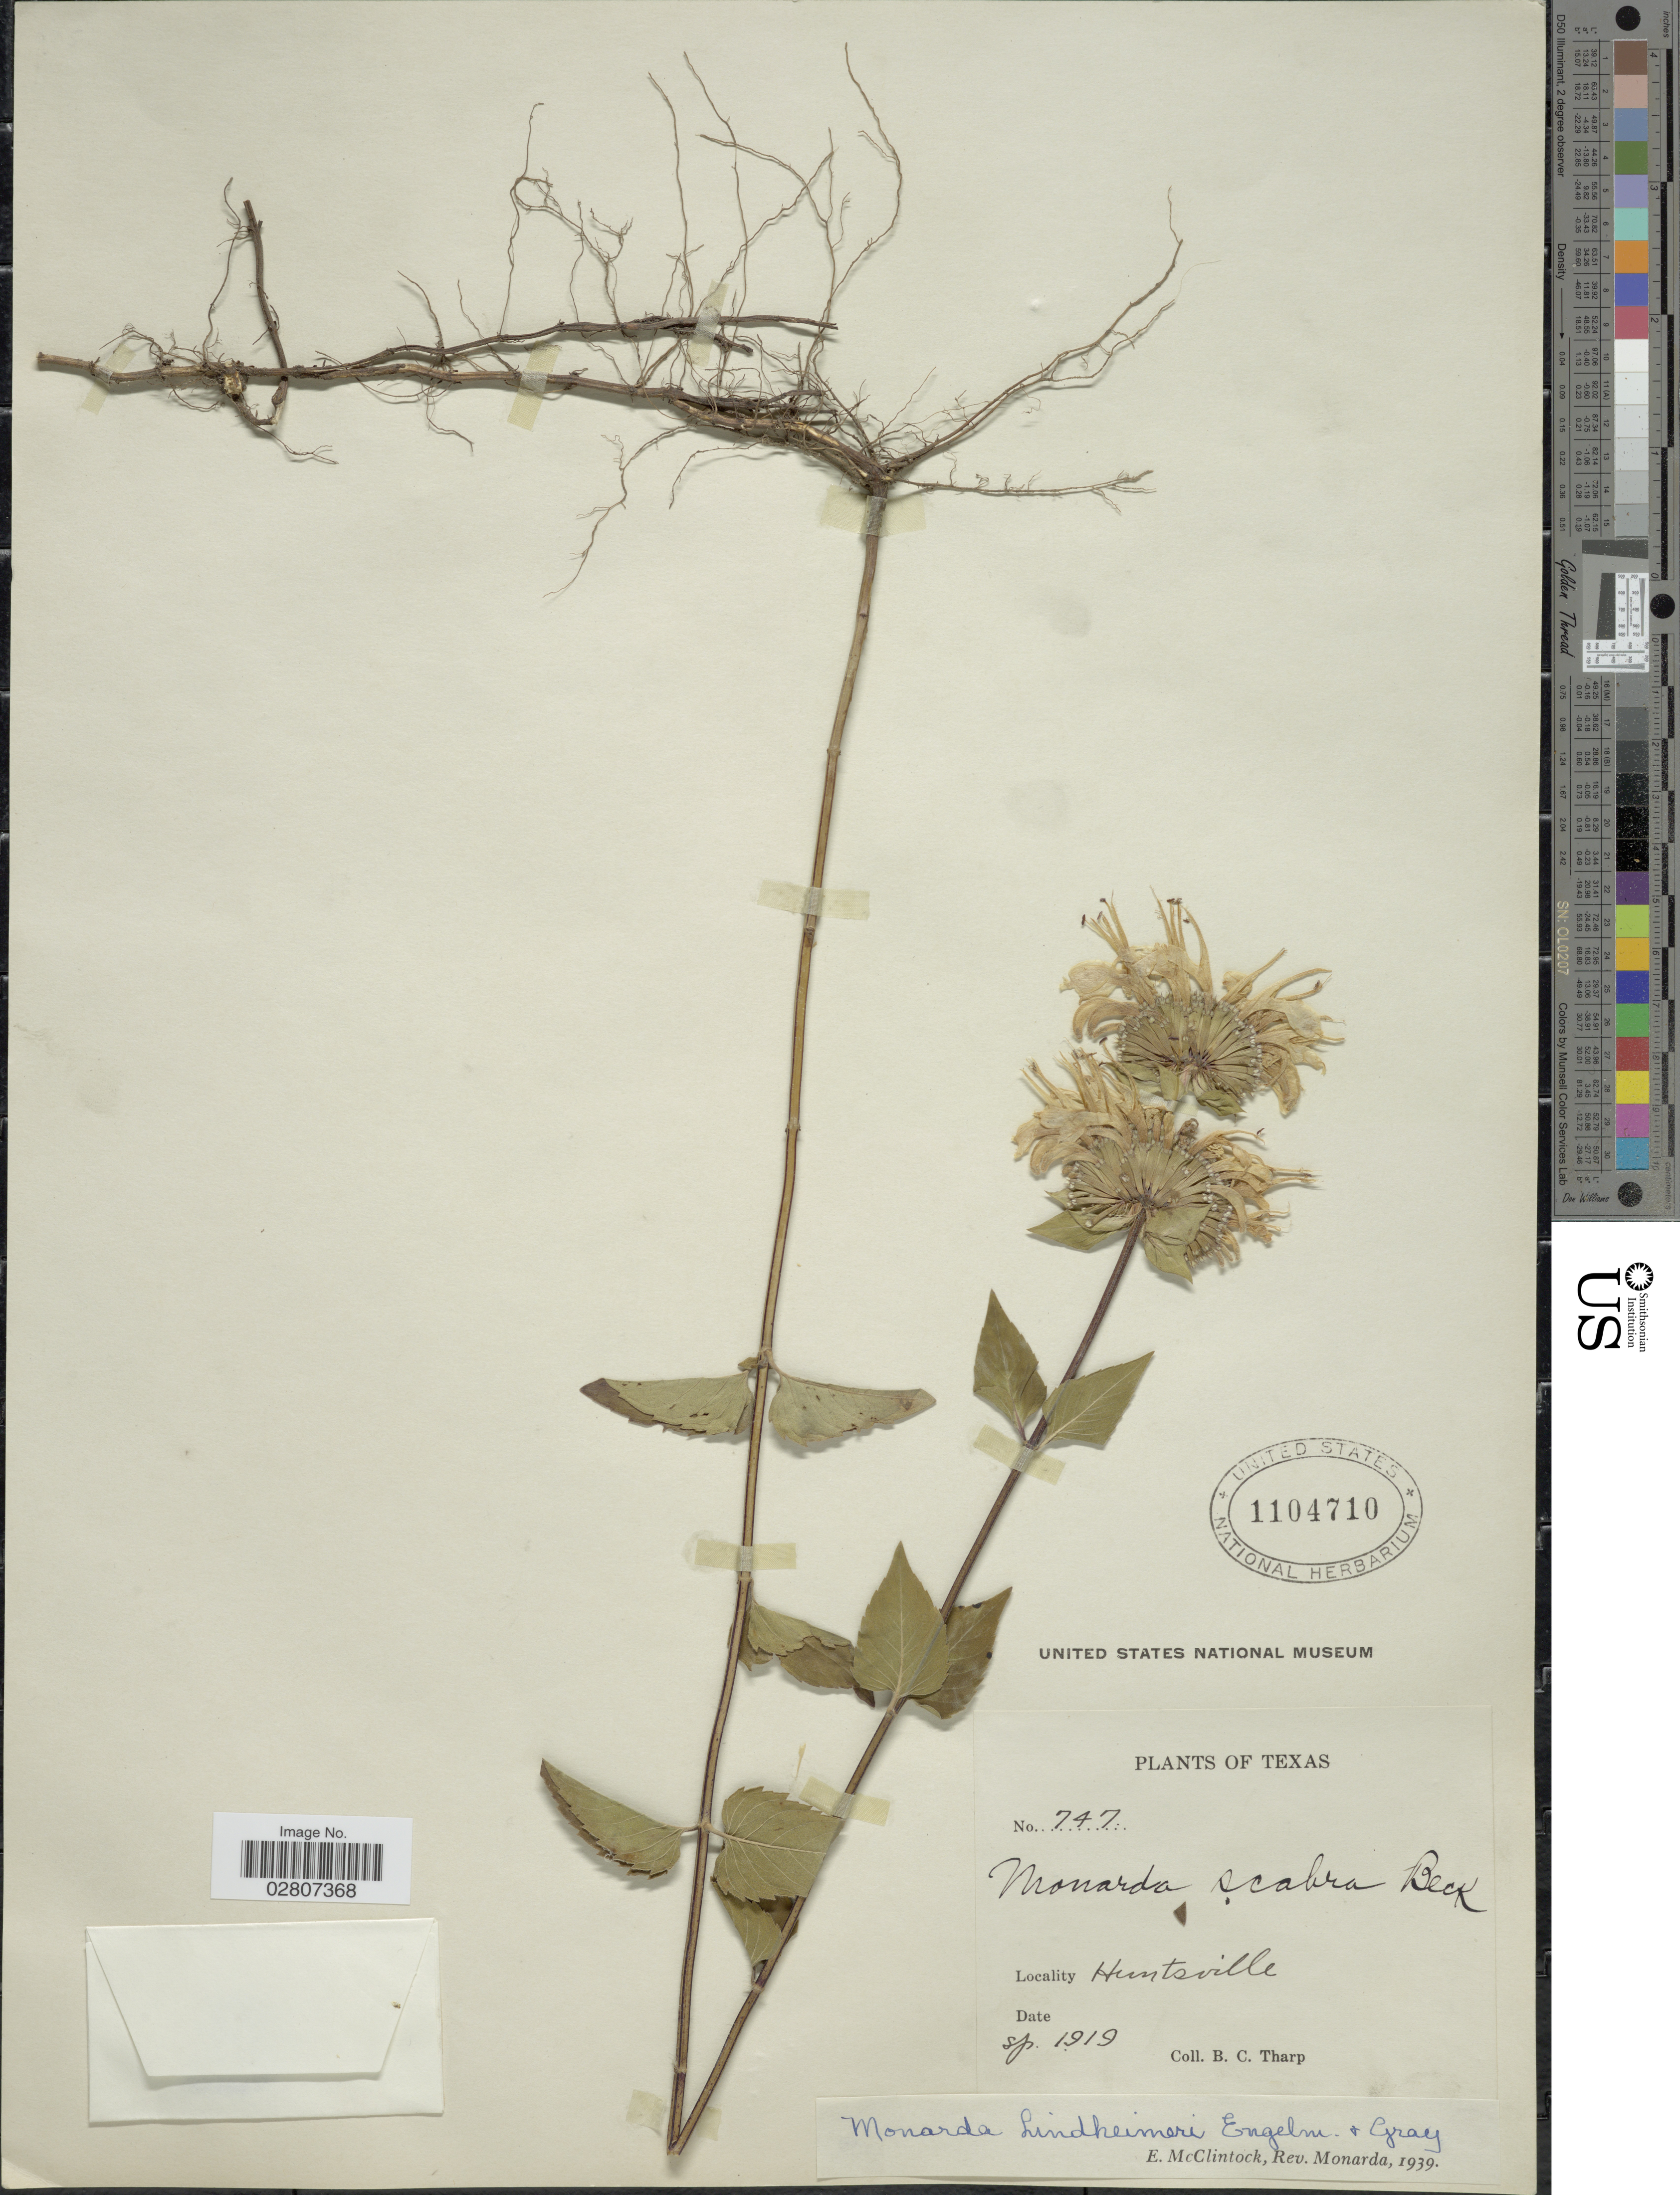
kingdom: Plantae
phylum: Tracheophyta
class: Magnoliopsida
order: Lamiales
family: Lamiaceae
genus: Monarda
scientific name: Monarda lindheimeri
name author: Engelm. & A. Gray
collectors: B. C. Tharp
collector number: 747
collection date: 1919-09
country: United States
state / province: Texas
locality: Huntsville.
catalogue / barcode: US 1104710